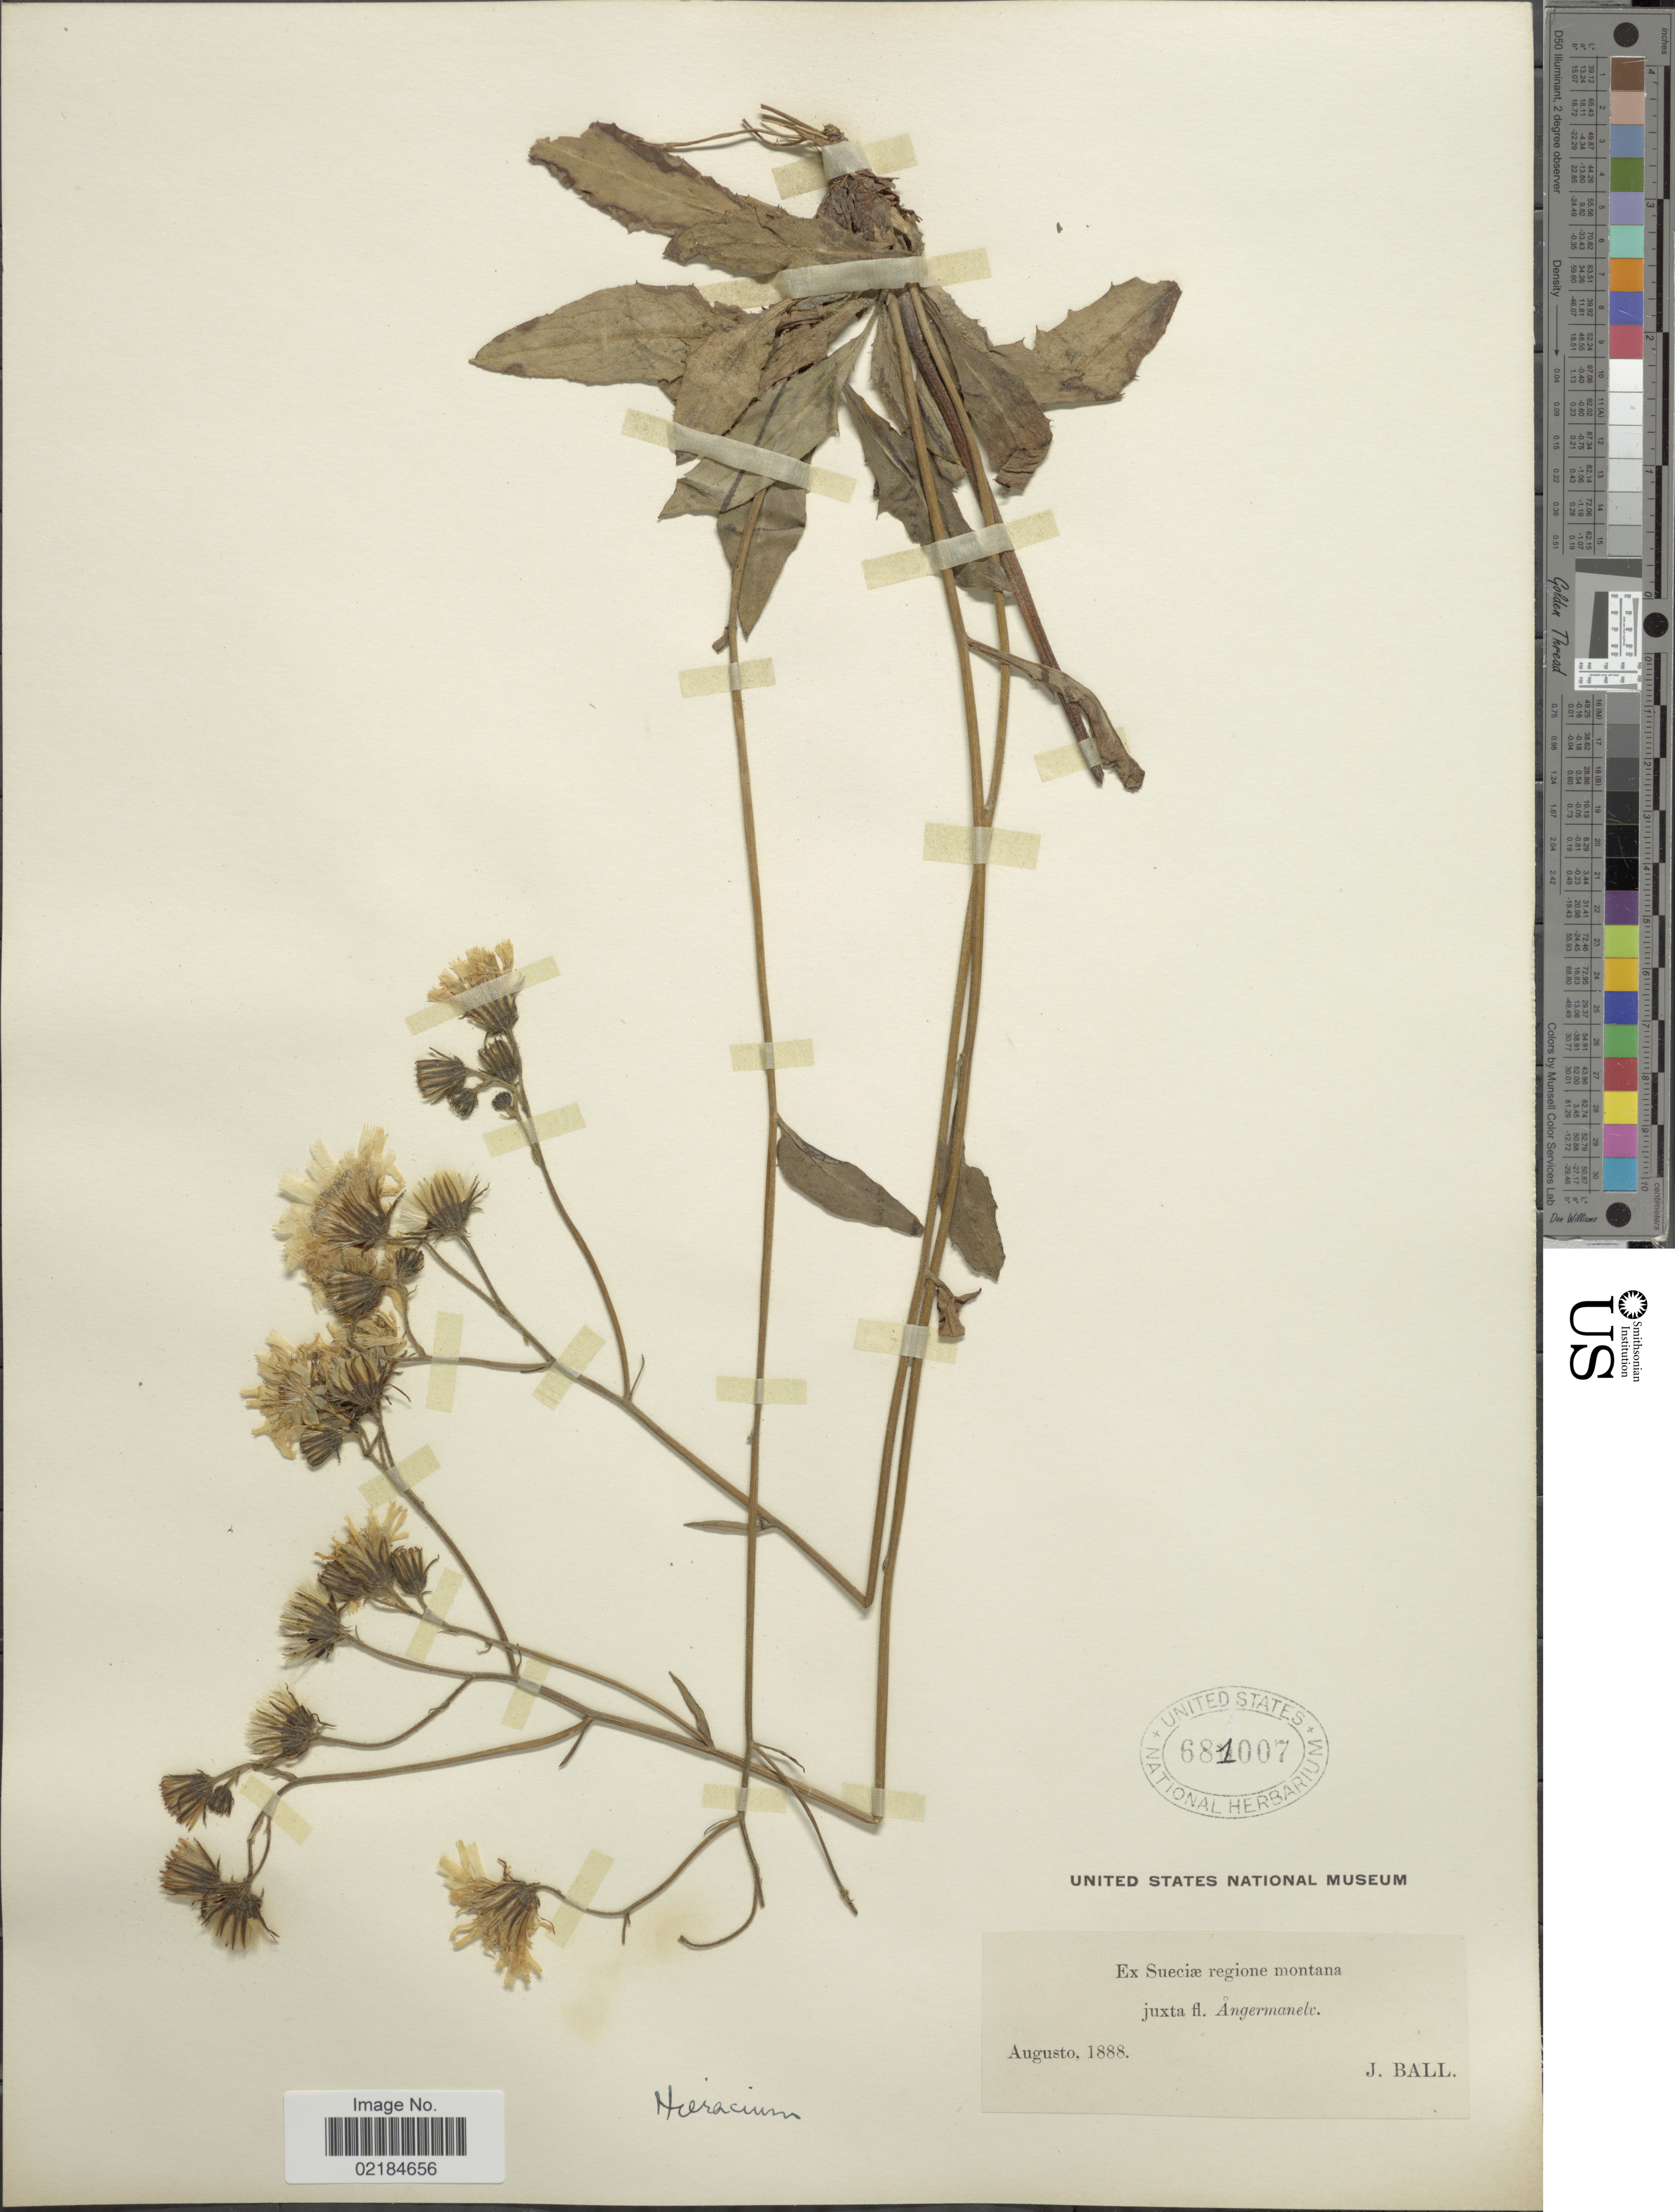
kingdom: Plantae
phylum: Tracheophyta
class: Magnoliopsida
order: Asterales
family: Asteraceae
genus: Hieracium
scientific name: Hieracium repandulare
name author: Druce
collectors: J. Ball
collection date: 1888-08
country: Sweden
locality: Sueciae regione montana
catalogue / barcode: US 681007